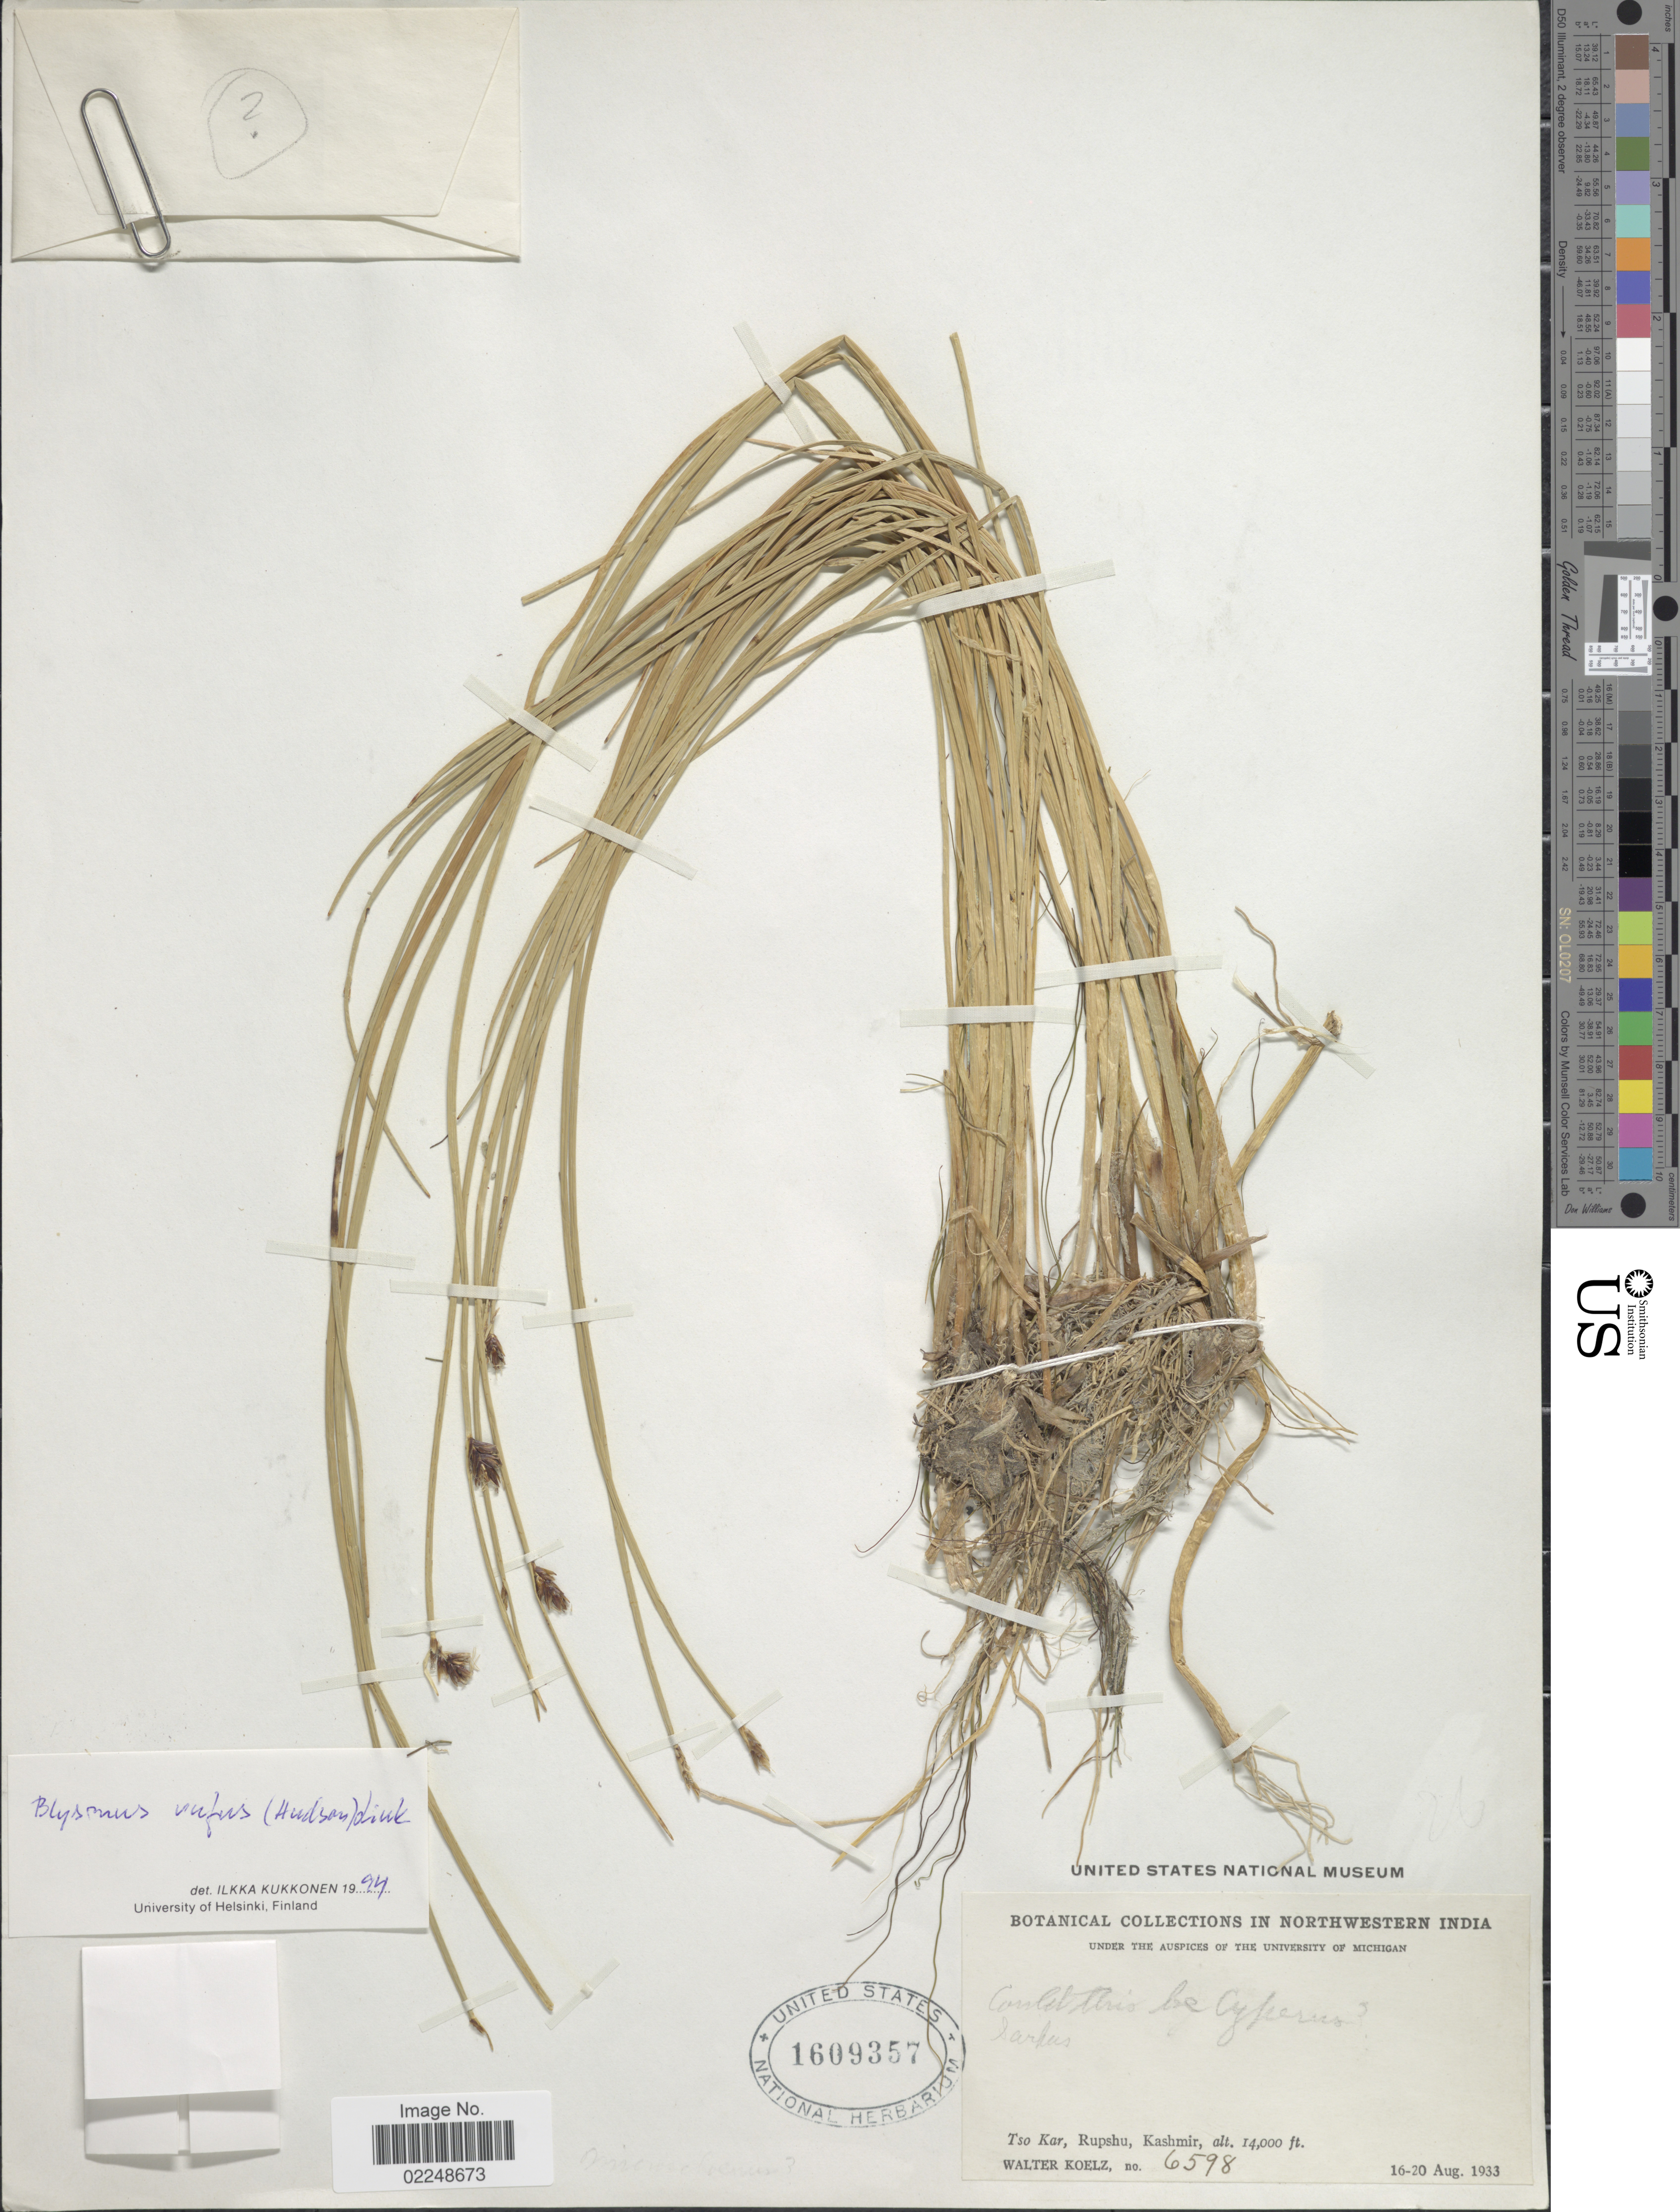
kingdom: Plantae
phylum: Tracheophyta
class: Liliopsida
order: Poales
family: Cyperaceae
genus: Blysmopsis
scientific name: Blysmopsis rufa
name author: (Huds.) Oteng-Yeb.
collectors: W. N. Koelz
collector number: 6598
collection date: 1933-08-16/1933-08-20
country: India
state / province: Jammu and Kashmir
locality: Tso Kar, Rupshu, Kashmir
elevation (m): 4267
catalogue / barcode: US 1609357